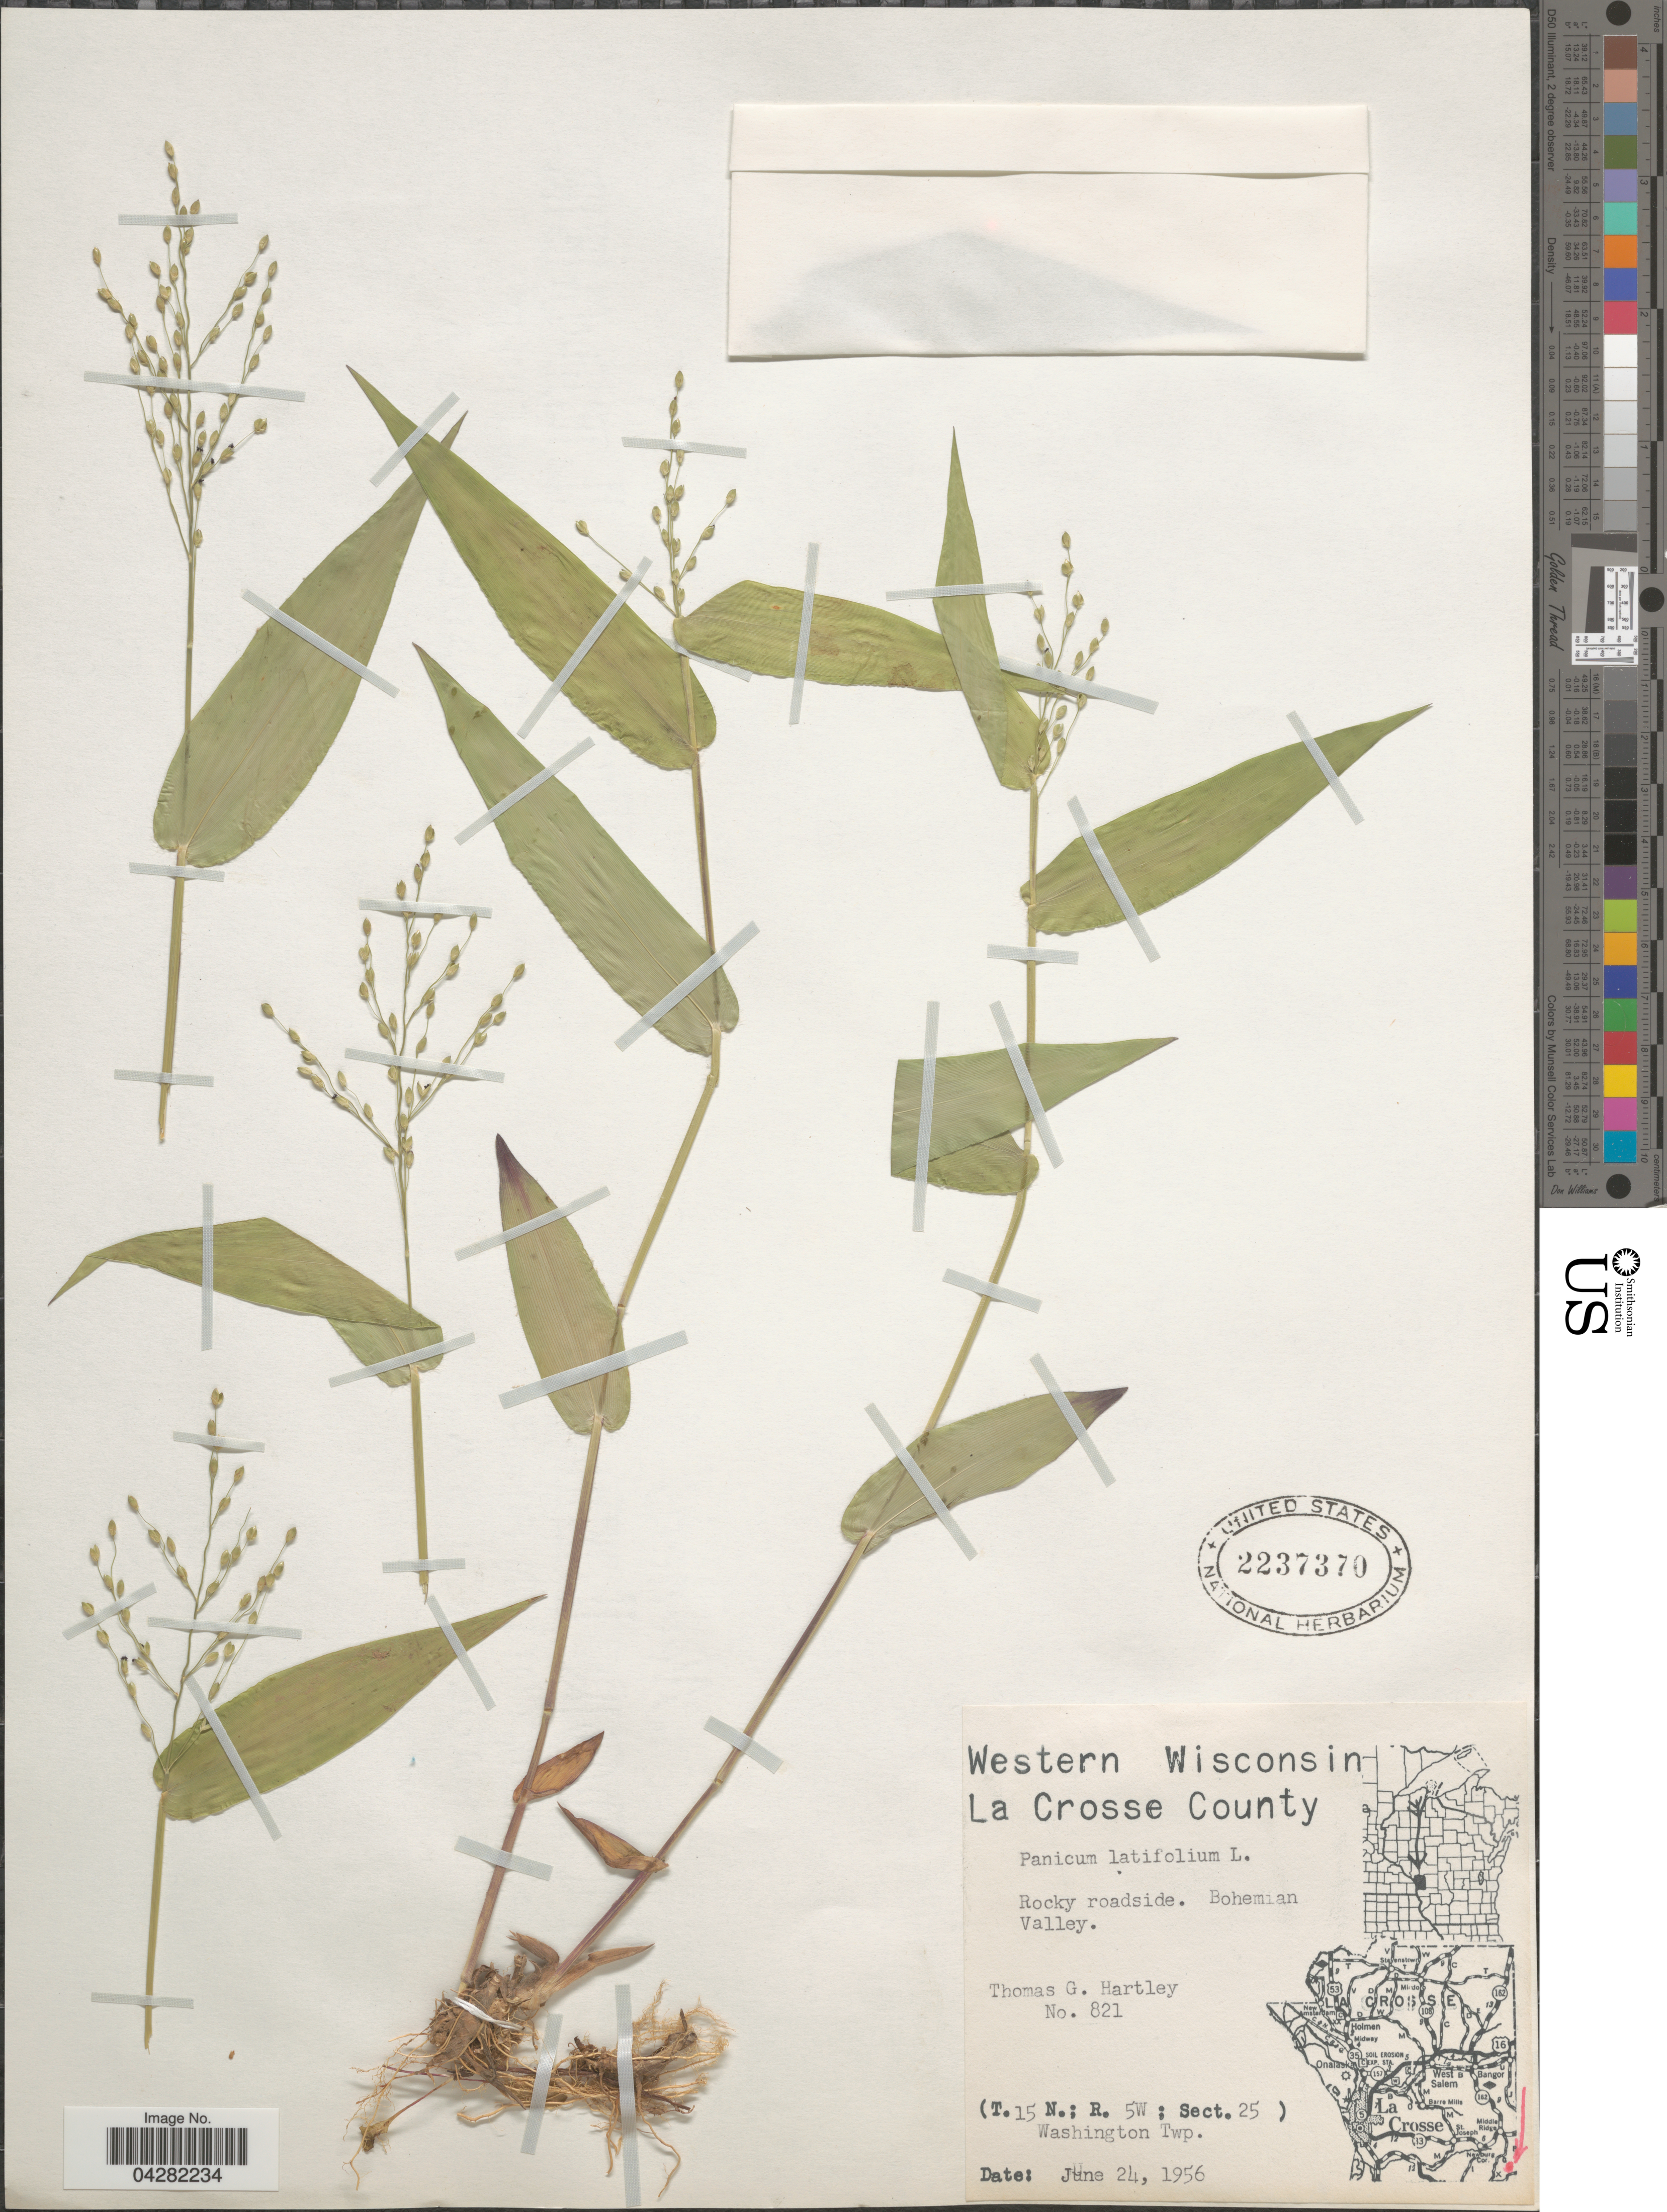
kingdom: Plantae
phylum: Tracheophyta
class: Liliopsida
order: Poales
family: Poaceae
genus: Dichanthelium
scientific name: Dichanthelium laxiflorum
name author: (Lam.) Gould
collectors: T. G. Hartley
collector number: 821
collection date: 1956-06-24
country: United States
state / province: Wisconsin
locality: Western Wisconsin. La Crosse County. Rocky roadside. Bohemian Valley. (T.15N.; R. 5W; Sect.25) Washington Twp.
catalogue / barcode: US 2237370